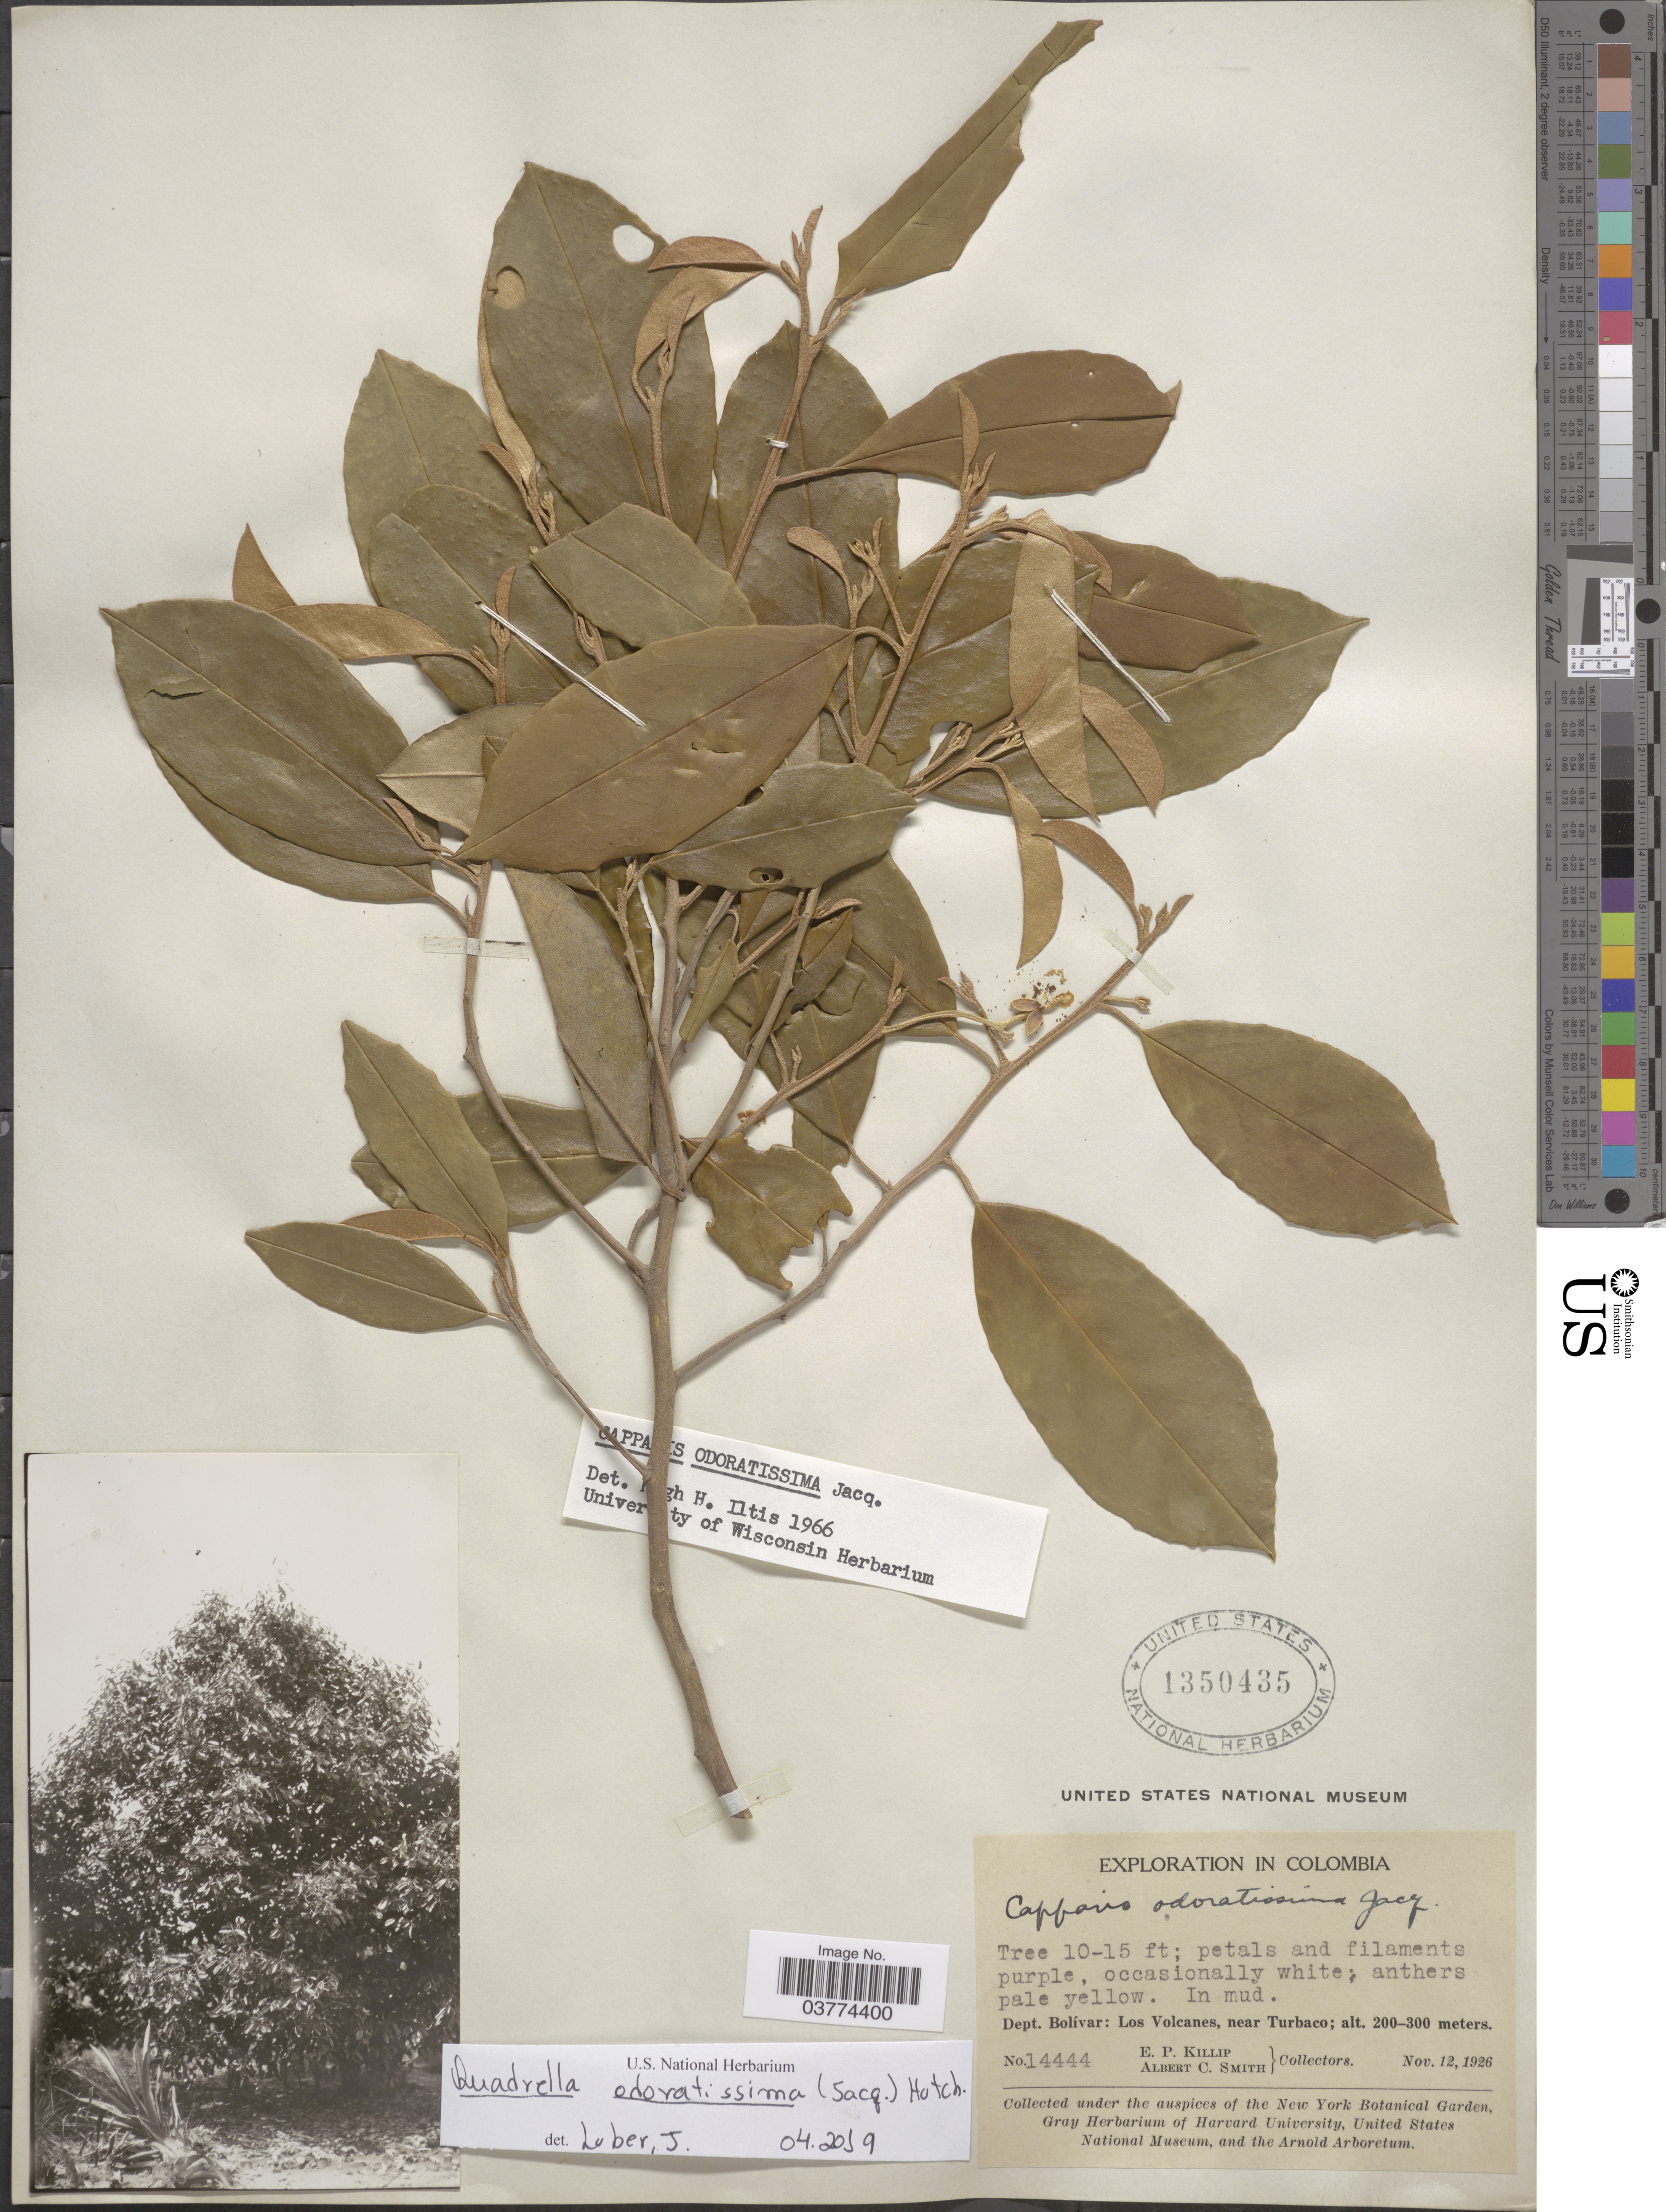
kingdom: Plantae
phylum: Tracheophyta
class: Magnoliopsida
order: Brassicales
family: Capparaceae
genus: Quadrella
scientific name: Quadrella odoratissima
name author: (Jacq.) Hutch.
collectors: E. P. Killip & A. C. Smith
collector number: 14444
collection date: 1926-11-12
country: Colombia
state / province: Bolívar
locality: Dept. Bolívar: Los Volcanes, near Turbaco.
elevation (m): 200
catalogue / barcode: US 1350435